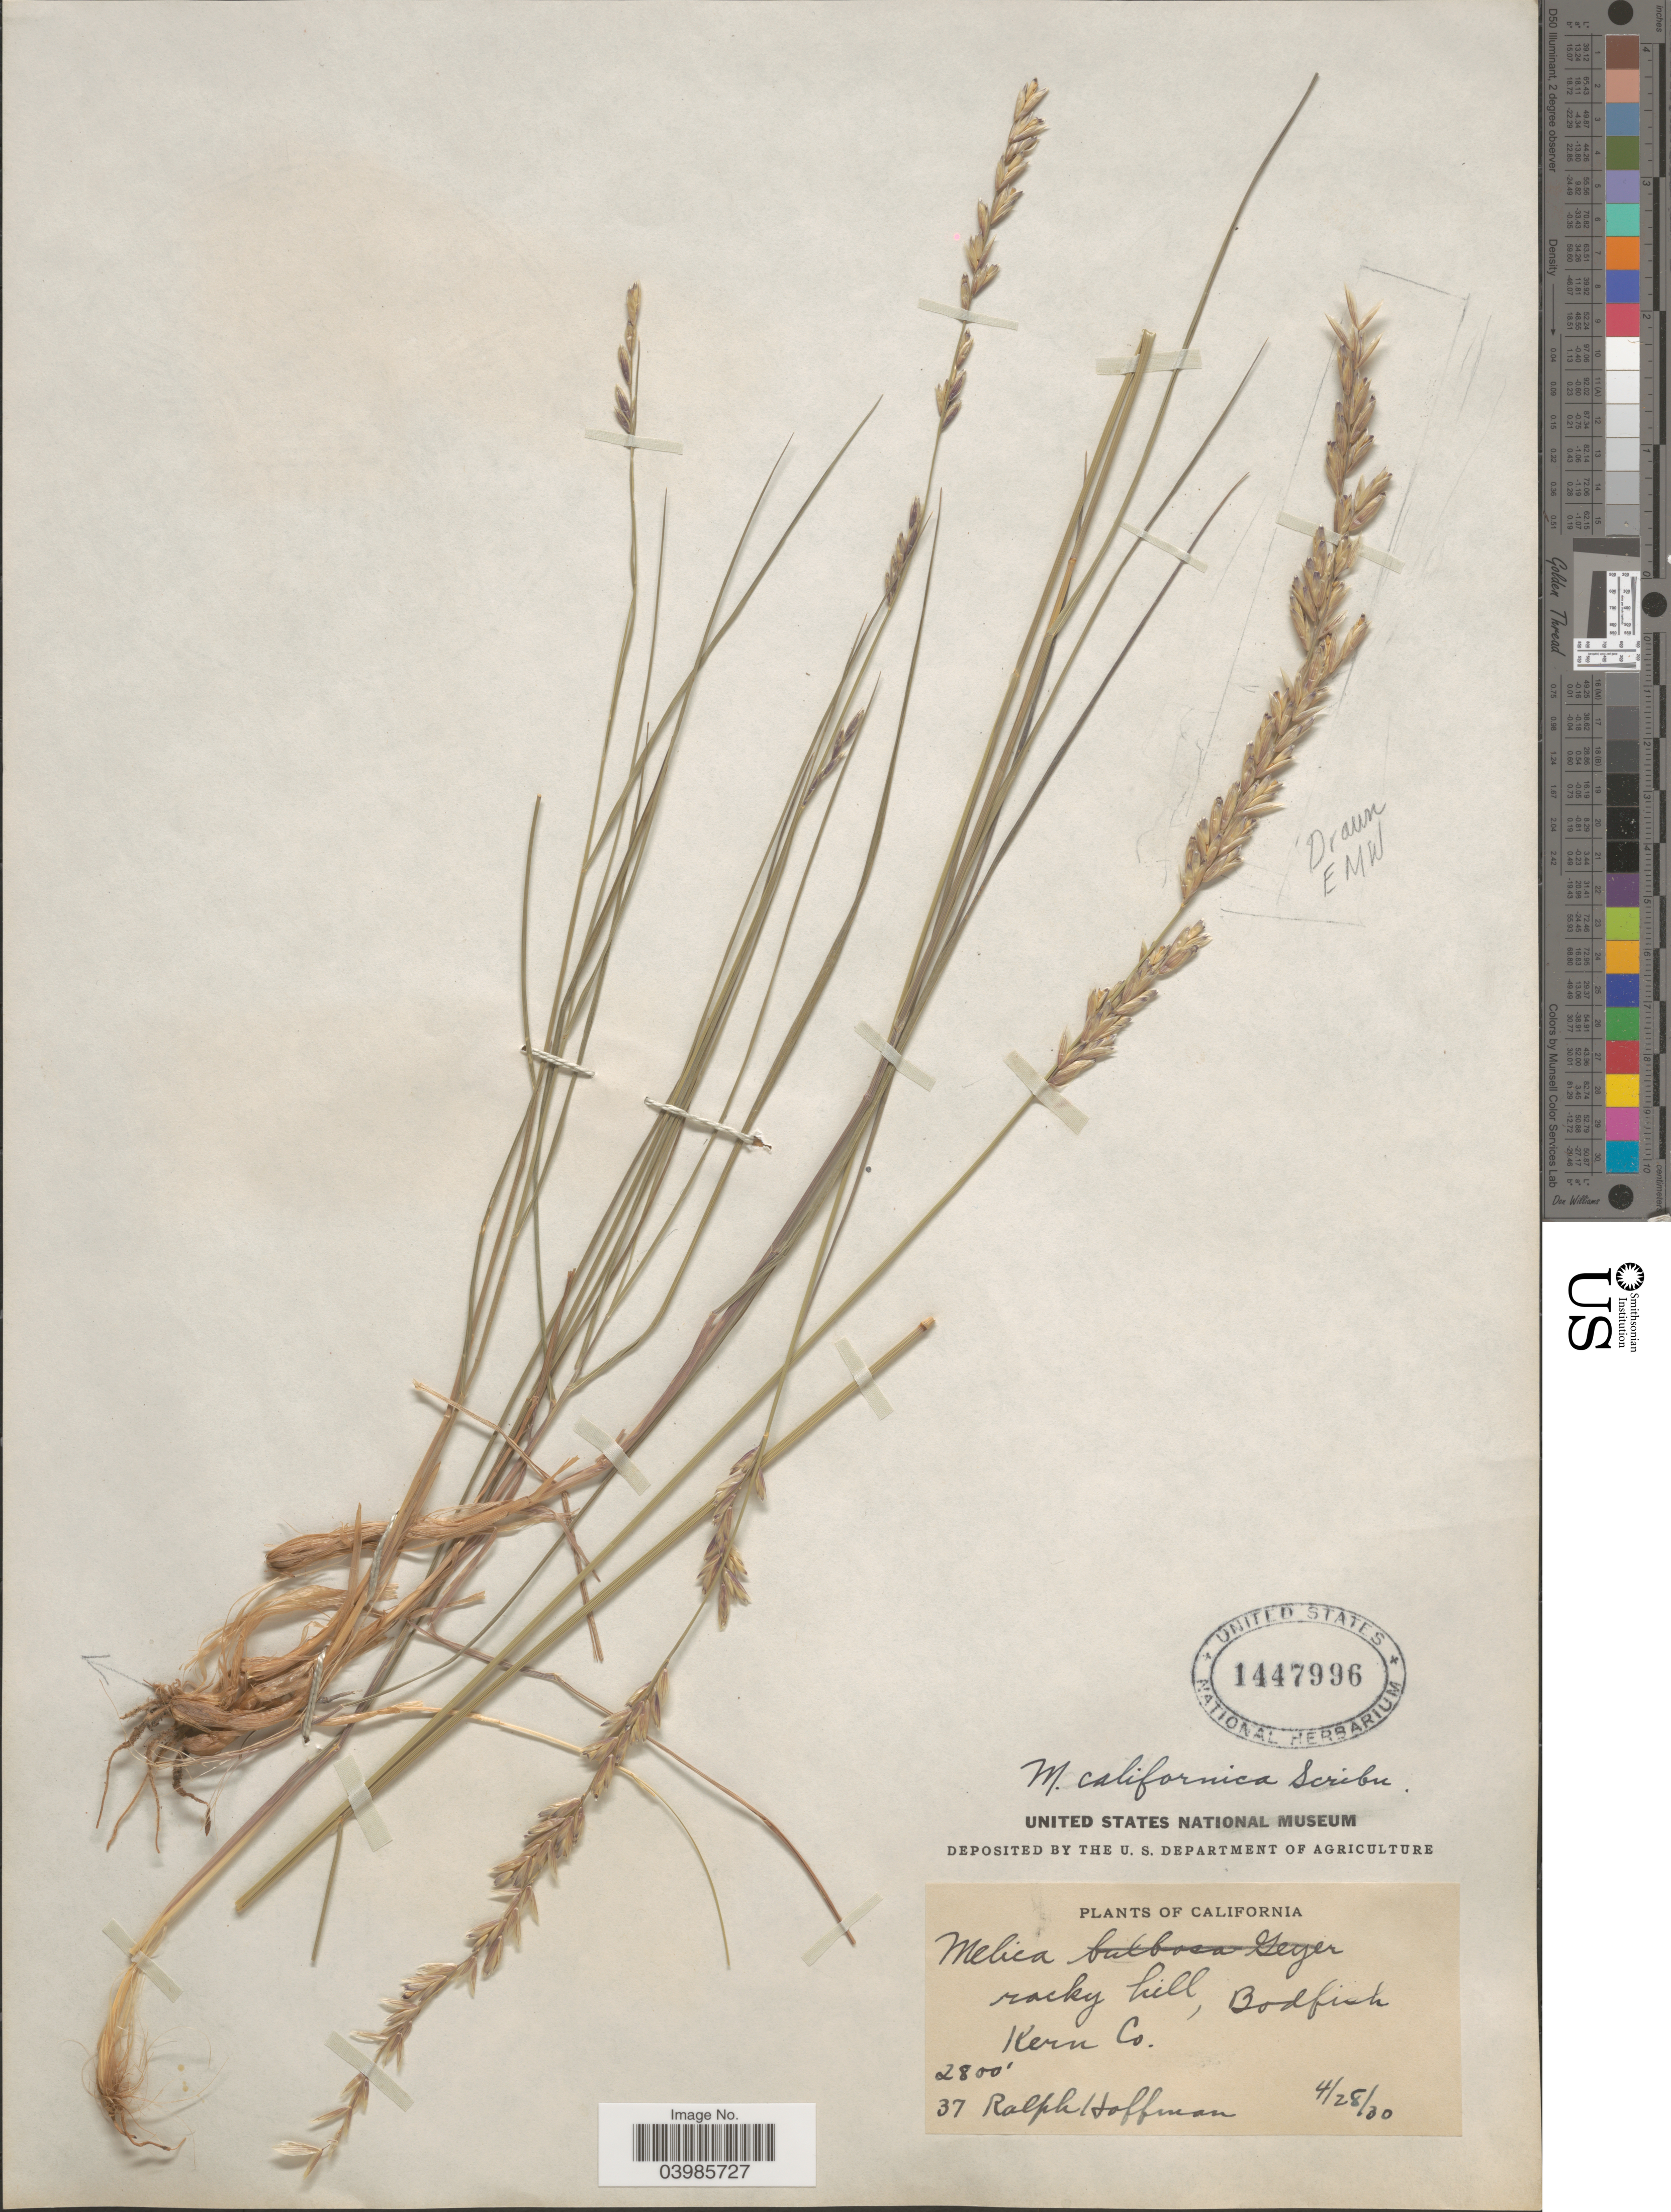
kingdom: Plantae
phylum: Tracheophyta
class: Liliopsida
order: Poales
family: Poaceae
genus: Melica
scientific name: Melica californica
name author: Scribn.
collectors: R. Hoffman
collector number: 37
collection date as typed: Transcribed d/m/y: 28/4/30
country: United States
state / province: California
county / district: Kern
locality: Rocky hill, Bodfish. Kern Co.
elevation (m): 853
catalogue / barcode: US 1447996